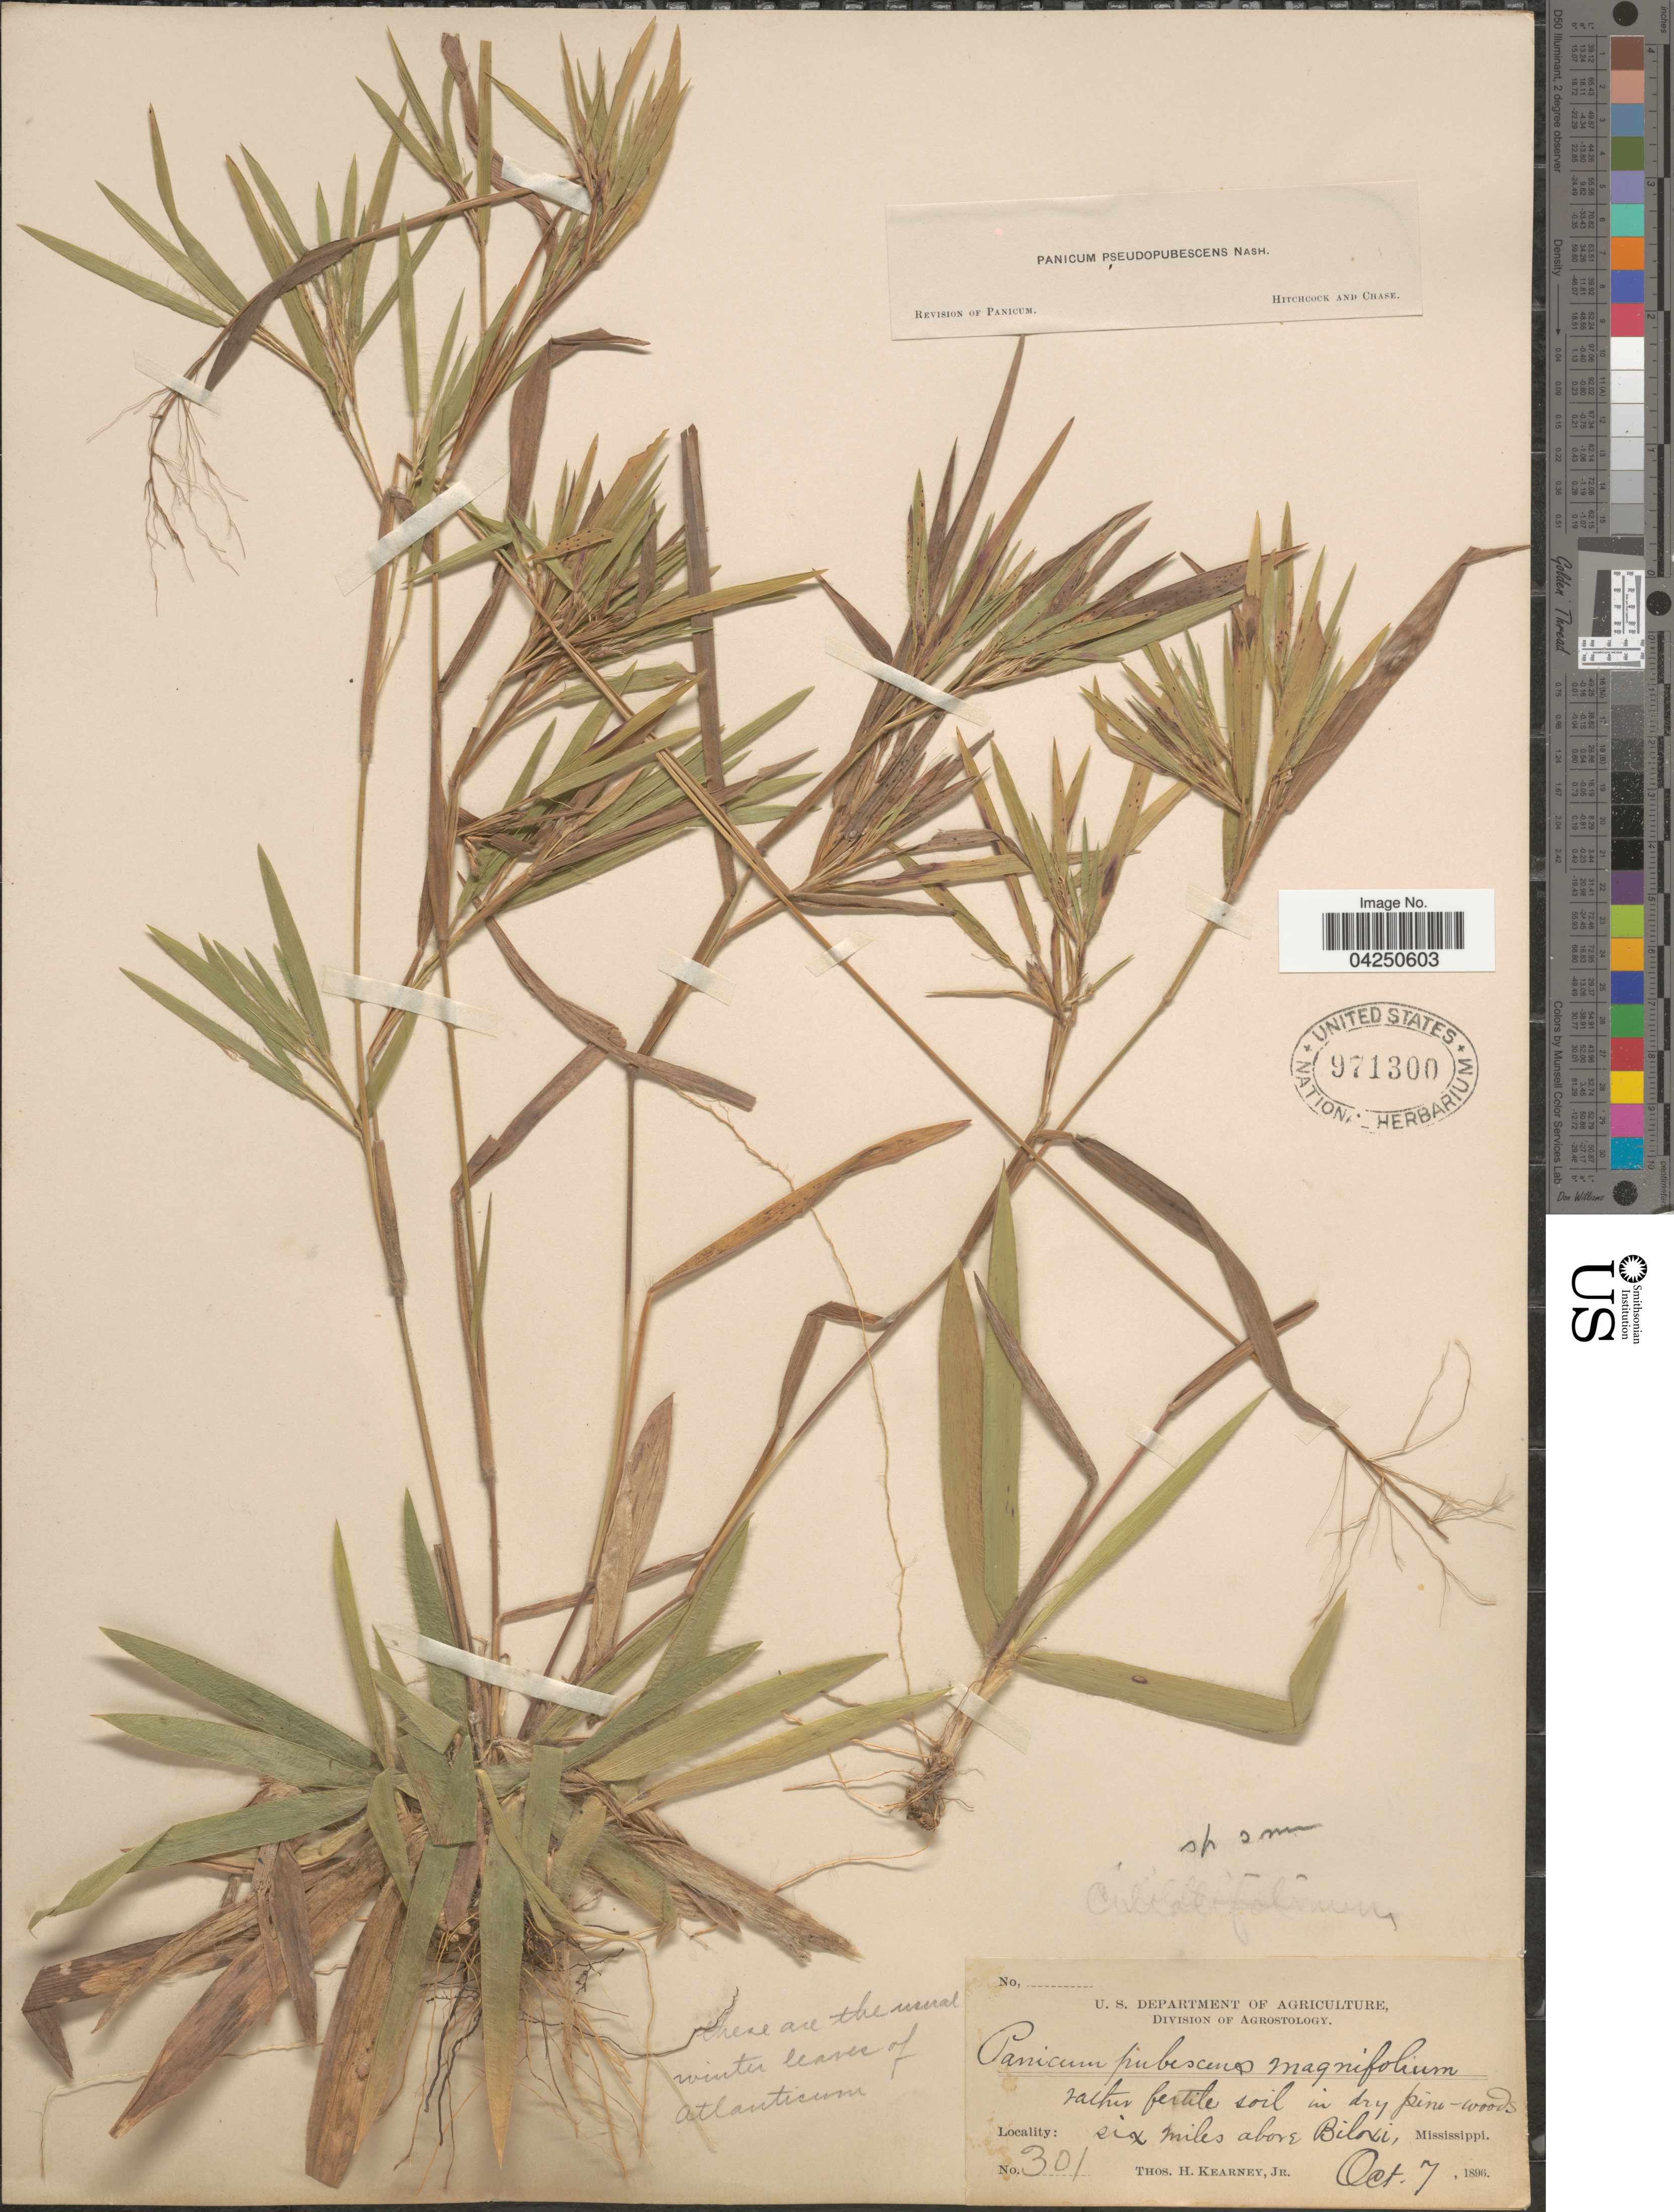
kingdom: Plantae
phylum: Tracheophyta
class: Liliopsida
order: Poales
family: Poaceae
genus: Dichanthelium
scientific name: Dichanthelium acuminatum var. acuminatum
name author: (Sw.) Gould & C.A. Clark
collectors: T. H. Kearney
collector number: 301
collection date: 1896-10-07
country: United States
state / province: Mississippi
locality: Rather fertile soil in dry pine-woods. Six miles above Biloxi.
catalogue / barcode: US 971300